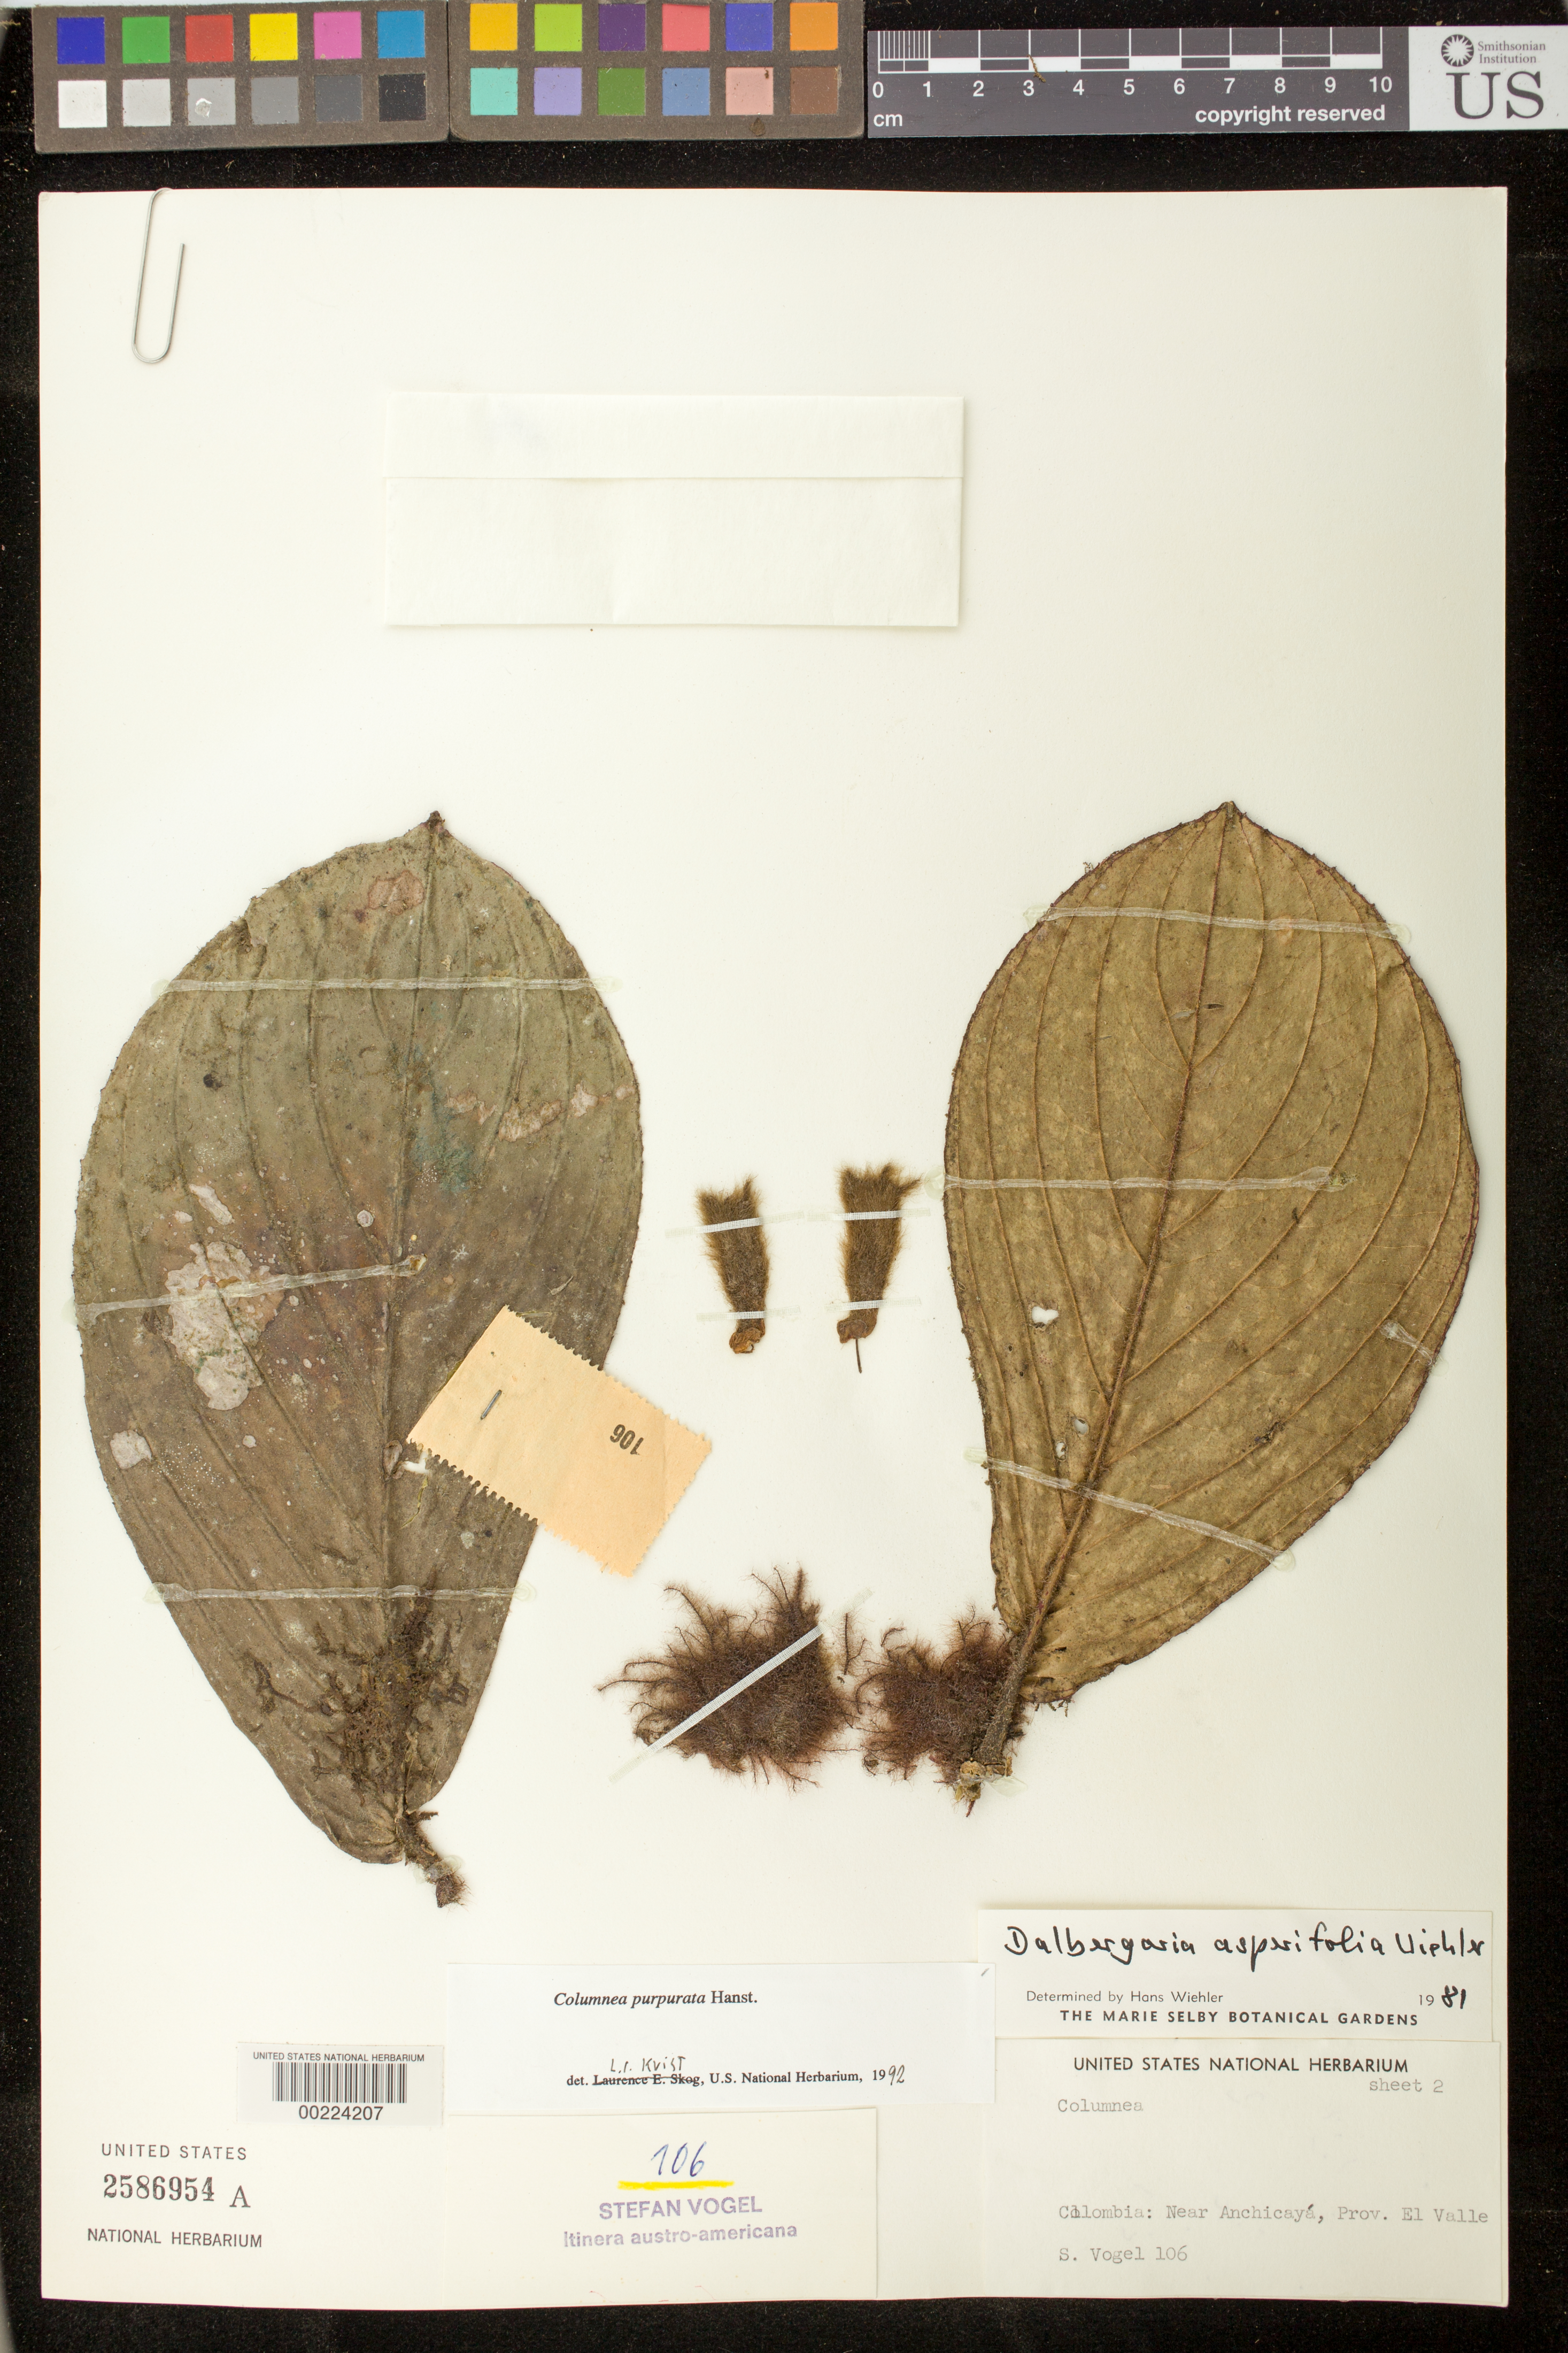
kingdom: Plantae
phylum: Tracheophyta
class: Magnoliopsida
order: Lamiales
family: Gesneriaceae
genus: Columnea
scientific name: Columnea purpurata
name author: Hanst.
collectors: S. Vogel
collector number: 106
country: Colombia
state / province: Valle del Cauca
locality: Near Anchicayá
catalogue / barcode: US 2586954A